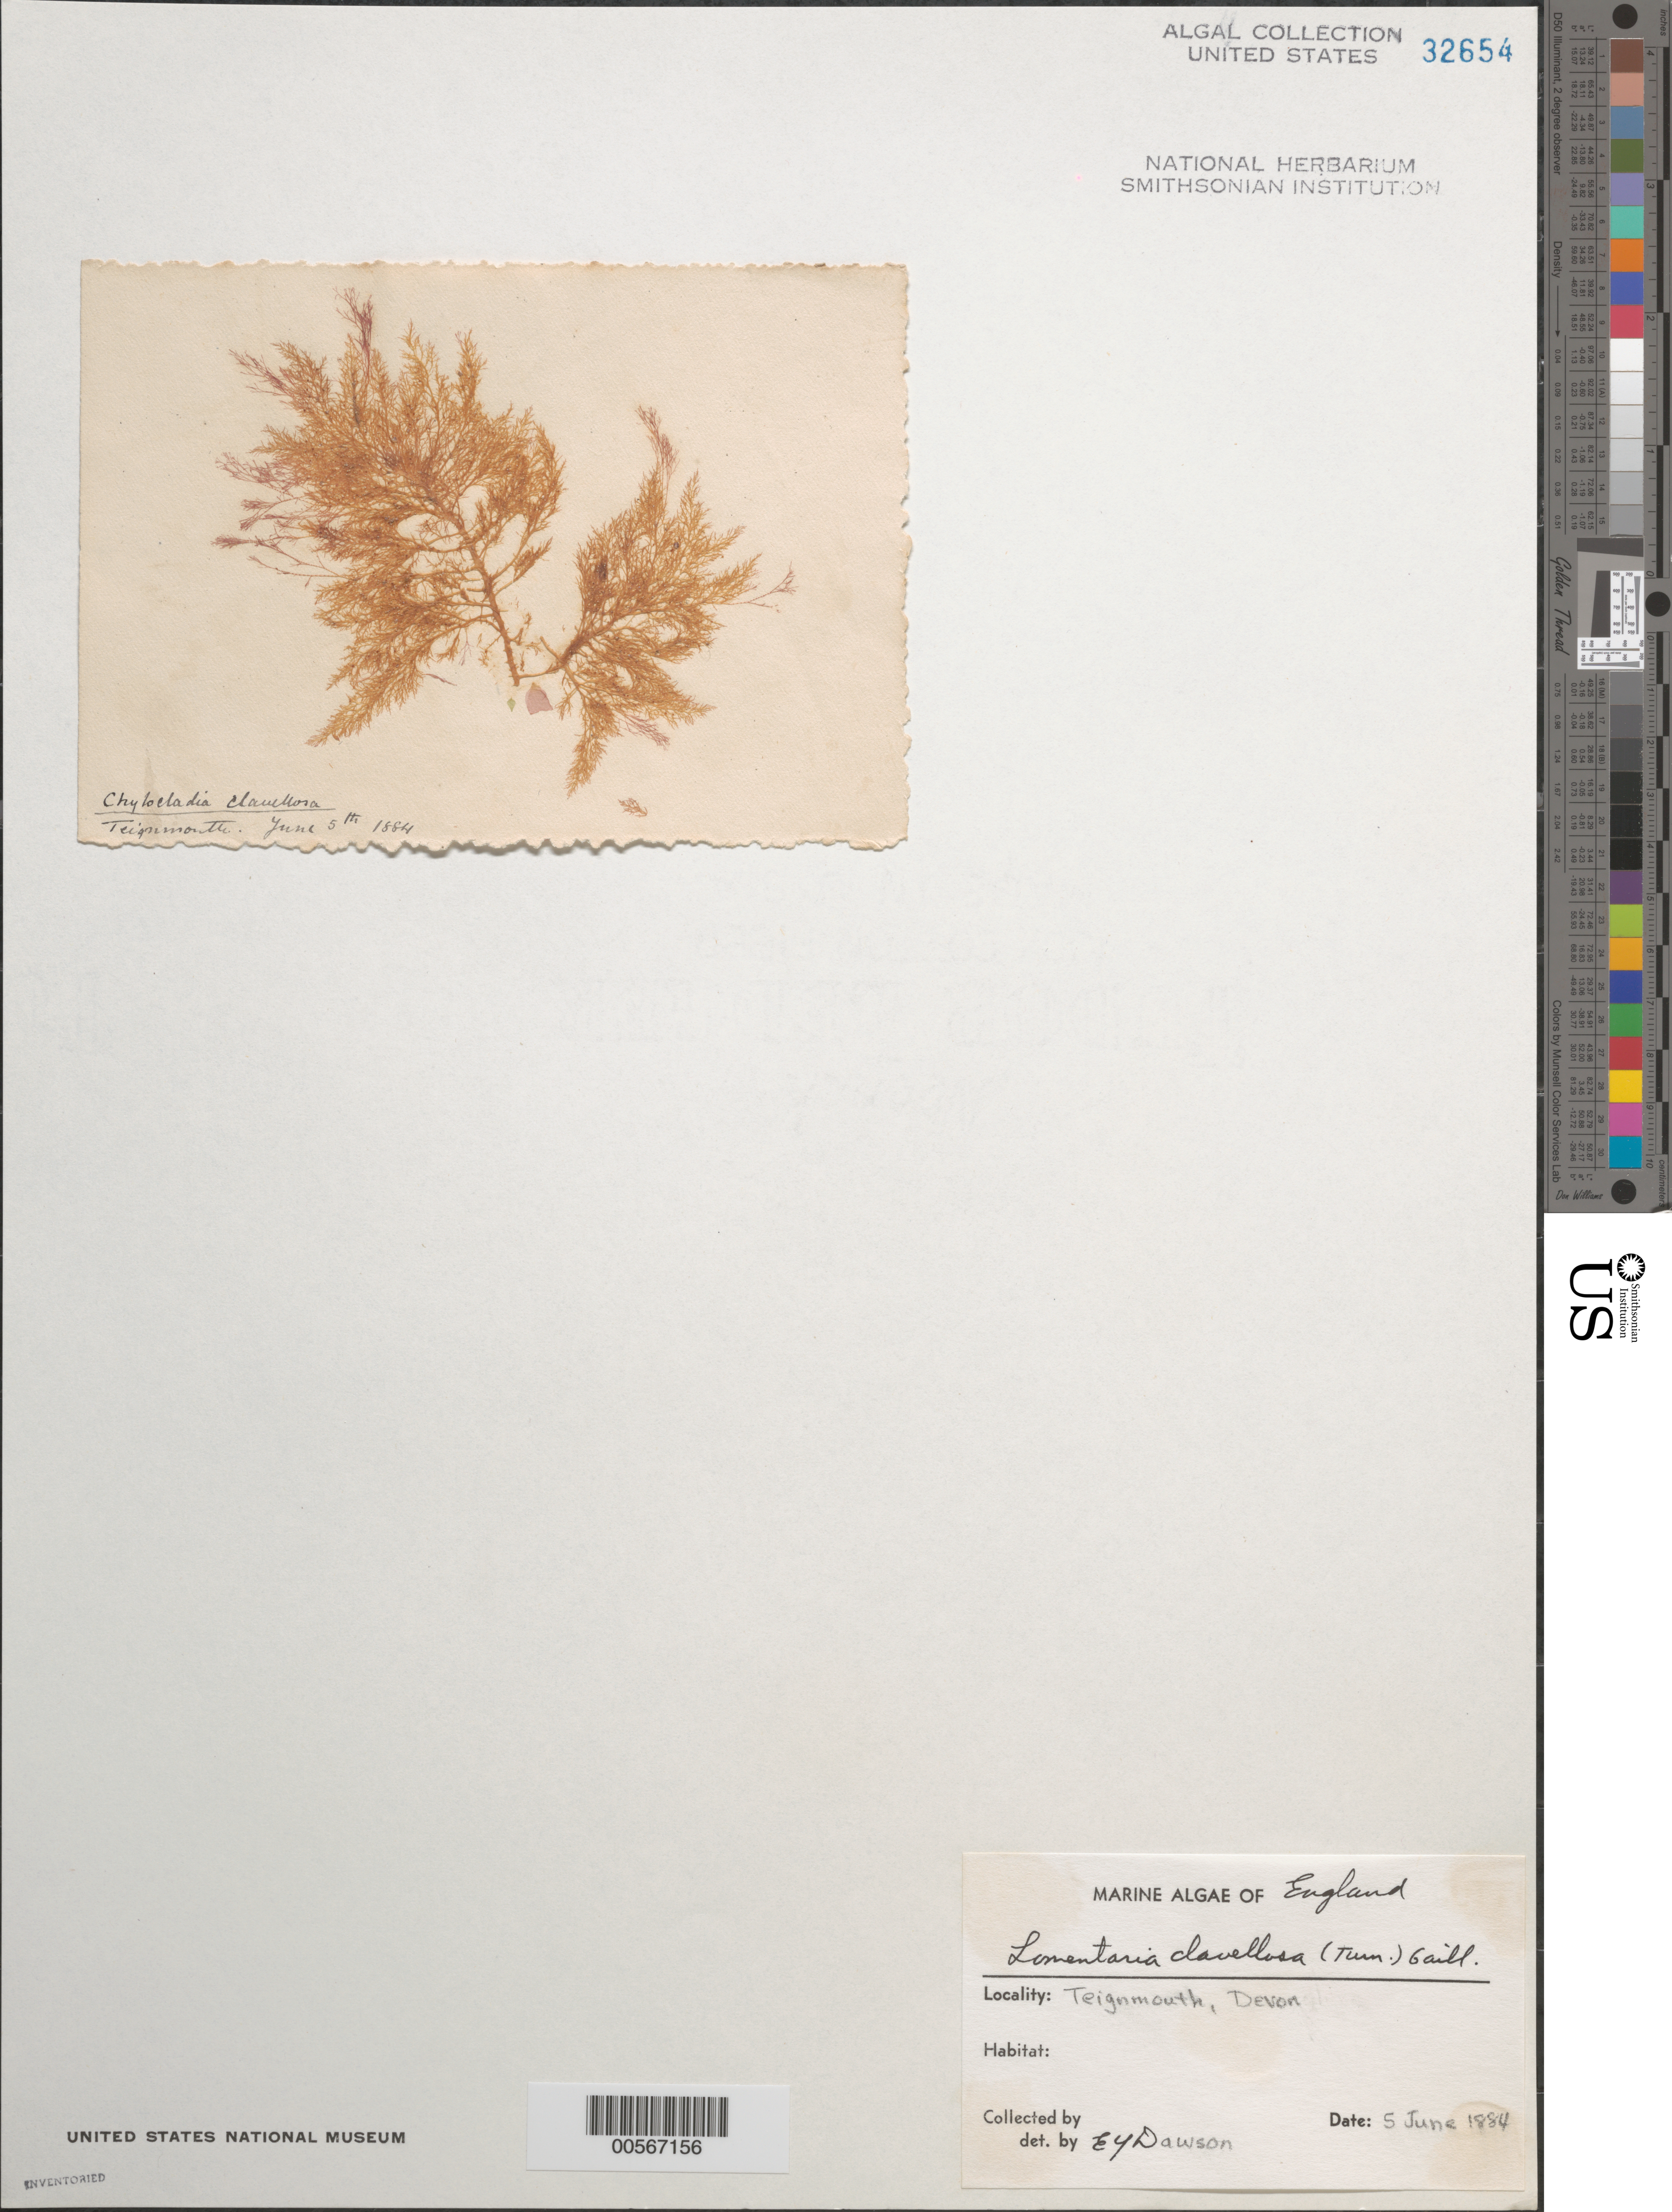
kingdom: Plantae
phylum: Rhodophyta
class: Florideophyceae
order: Rhodymeniales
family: Lomentariaceae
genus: Lomentaria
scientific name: Lomentaria clavellosa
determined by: Dawson, E. Y.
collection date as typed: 05 Jun 1884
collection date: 1884-06-05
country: United Kingdom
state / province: England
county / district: Devon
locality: Teignmouth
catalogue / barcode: US 32654